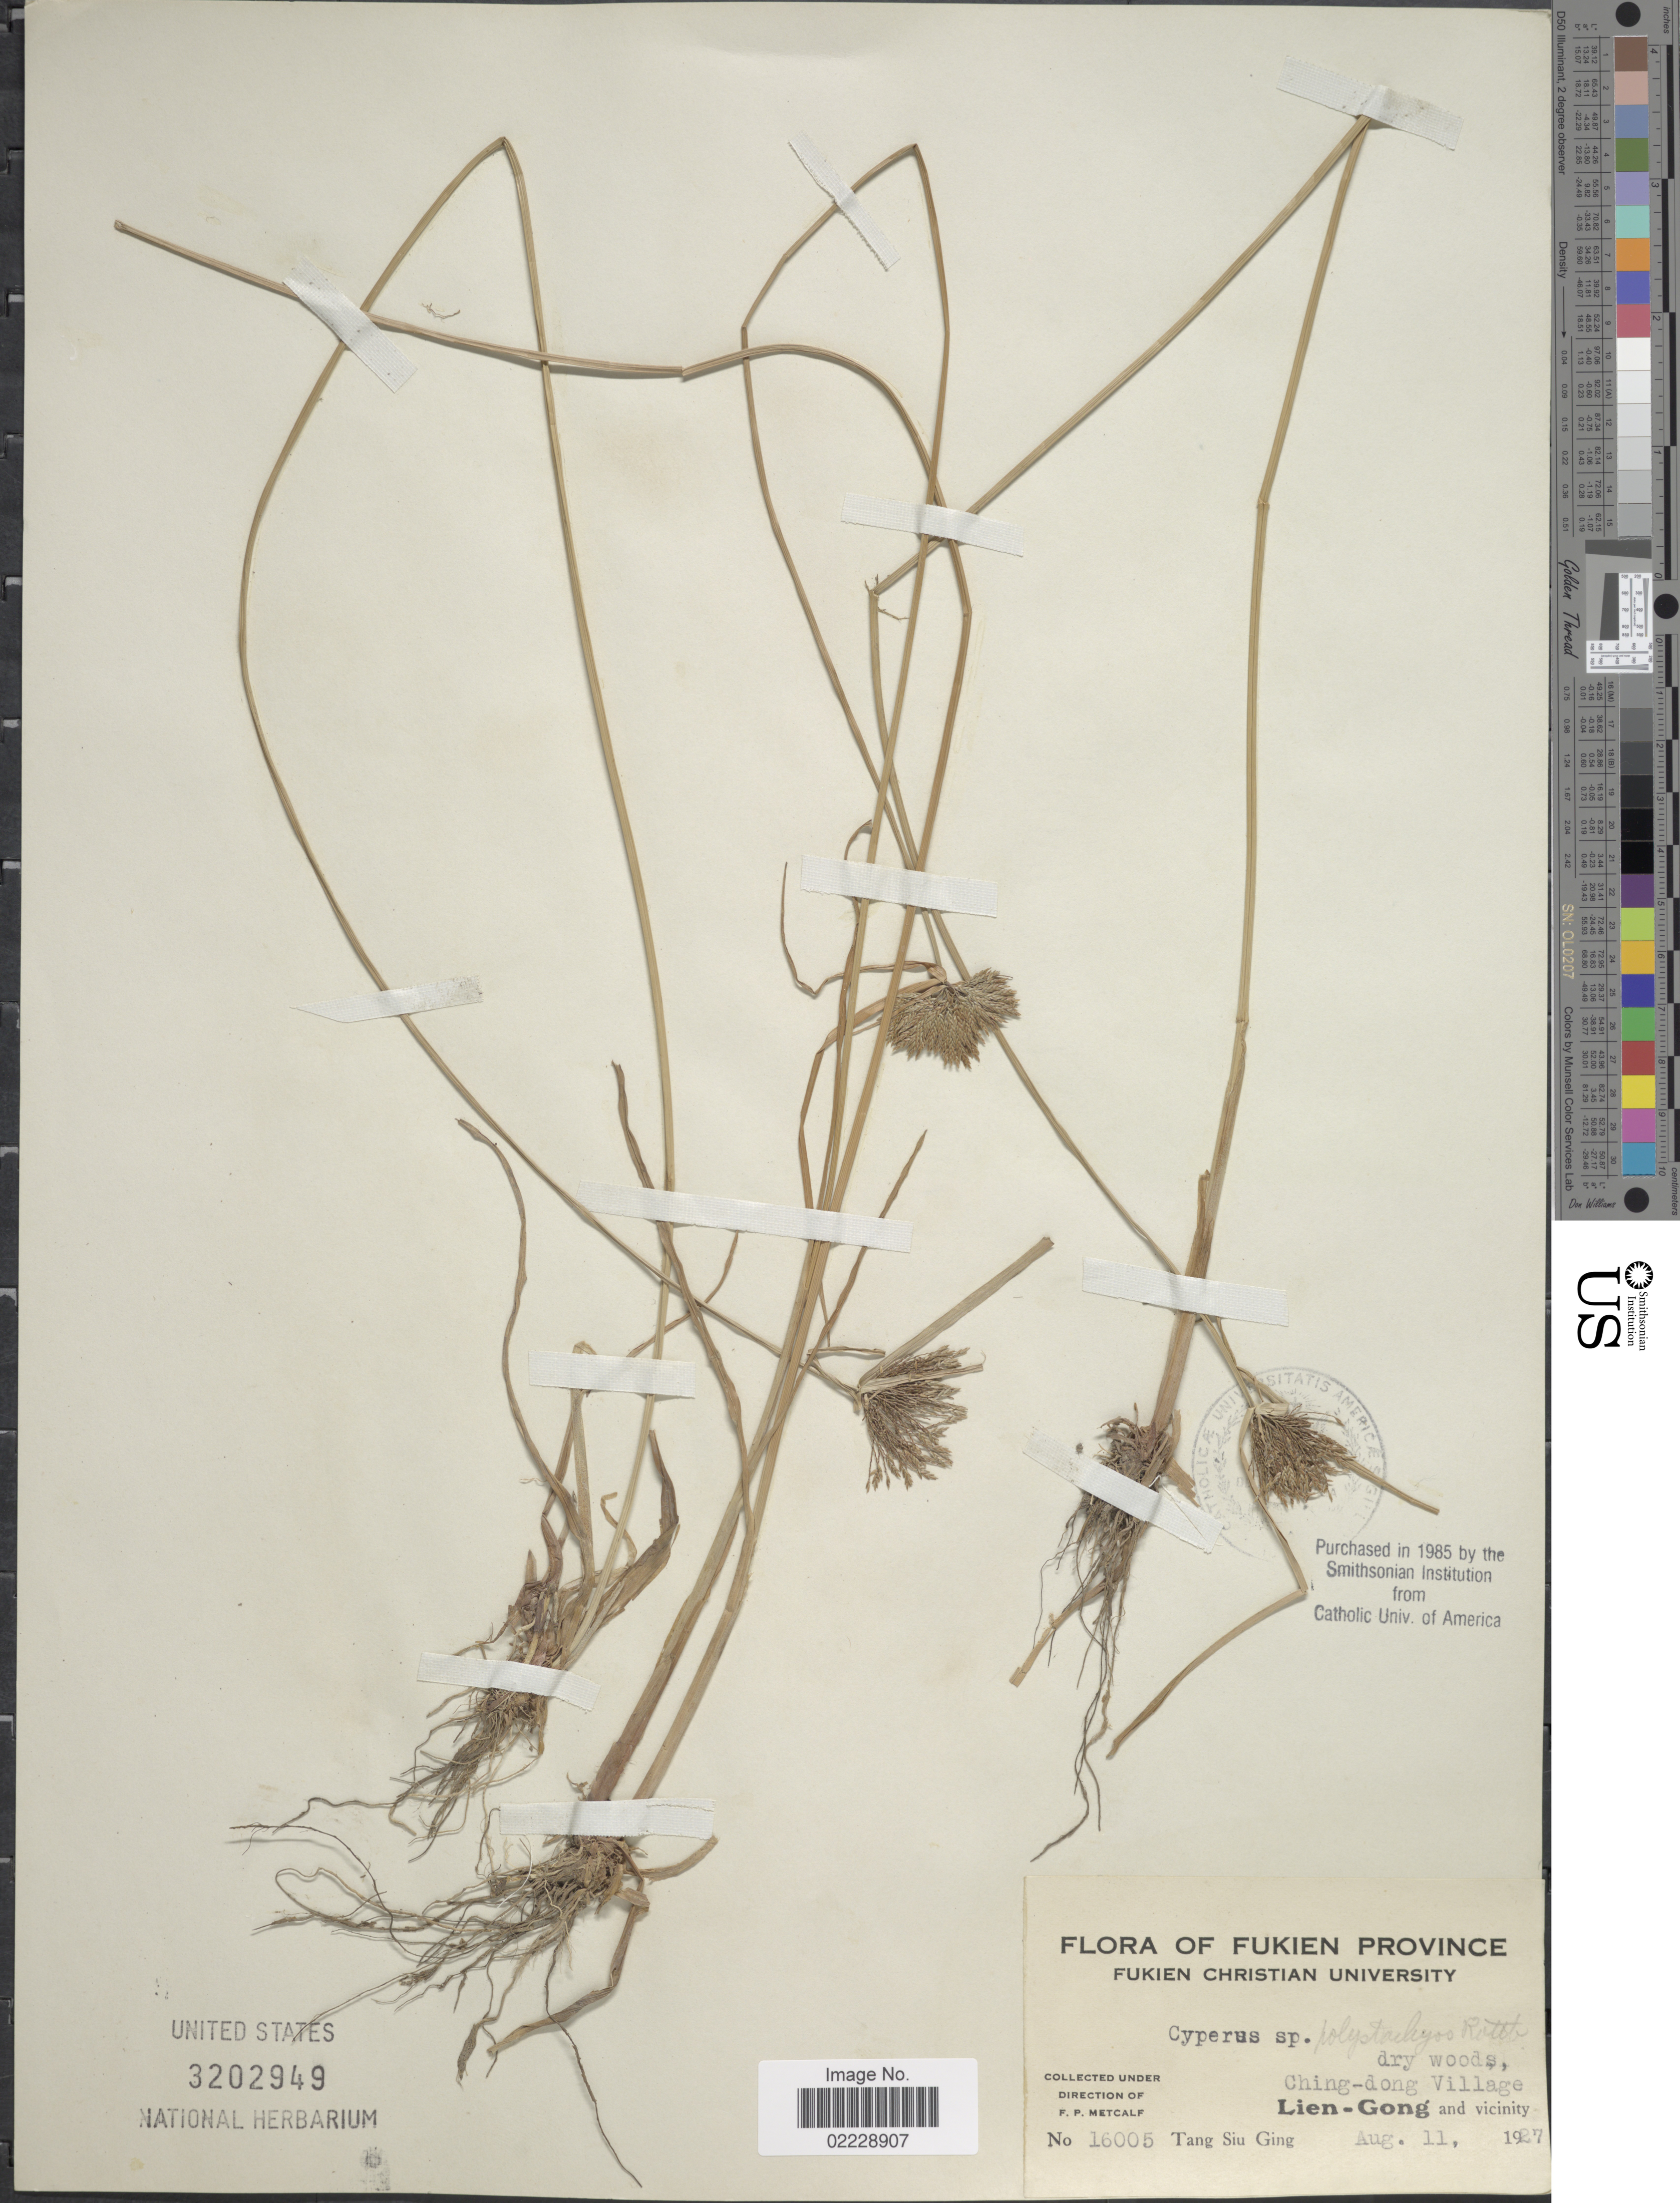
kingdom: Plantae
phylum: Tracheophyta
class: Liliopsida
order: Poales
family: Cyperaceae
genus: Cyperus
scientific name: Cyperus polystachyos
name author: Rottb.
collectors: S. Tang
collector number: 16005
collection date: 1927-08-11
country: China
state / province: Fujian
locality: Fukien Province. Dry woods, Ching-dong Village. Lien-Gong and vicinity.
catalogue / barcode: US 3202949